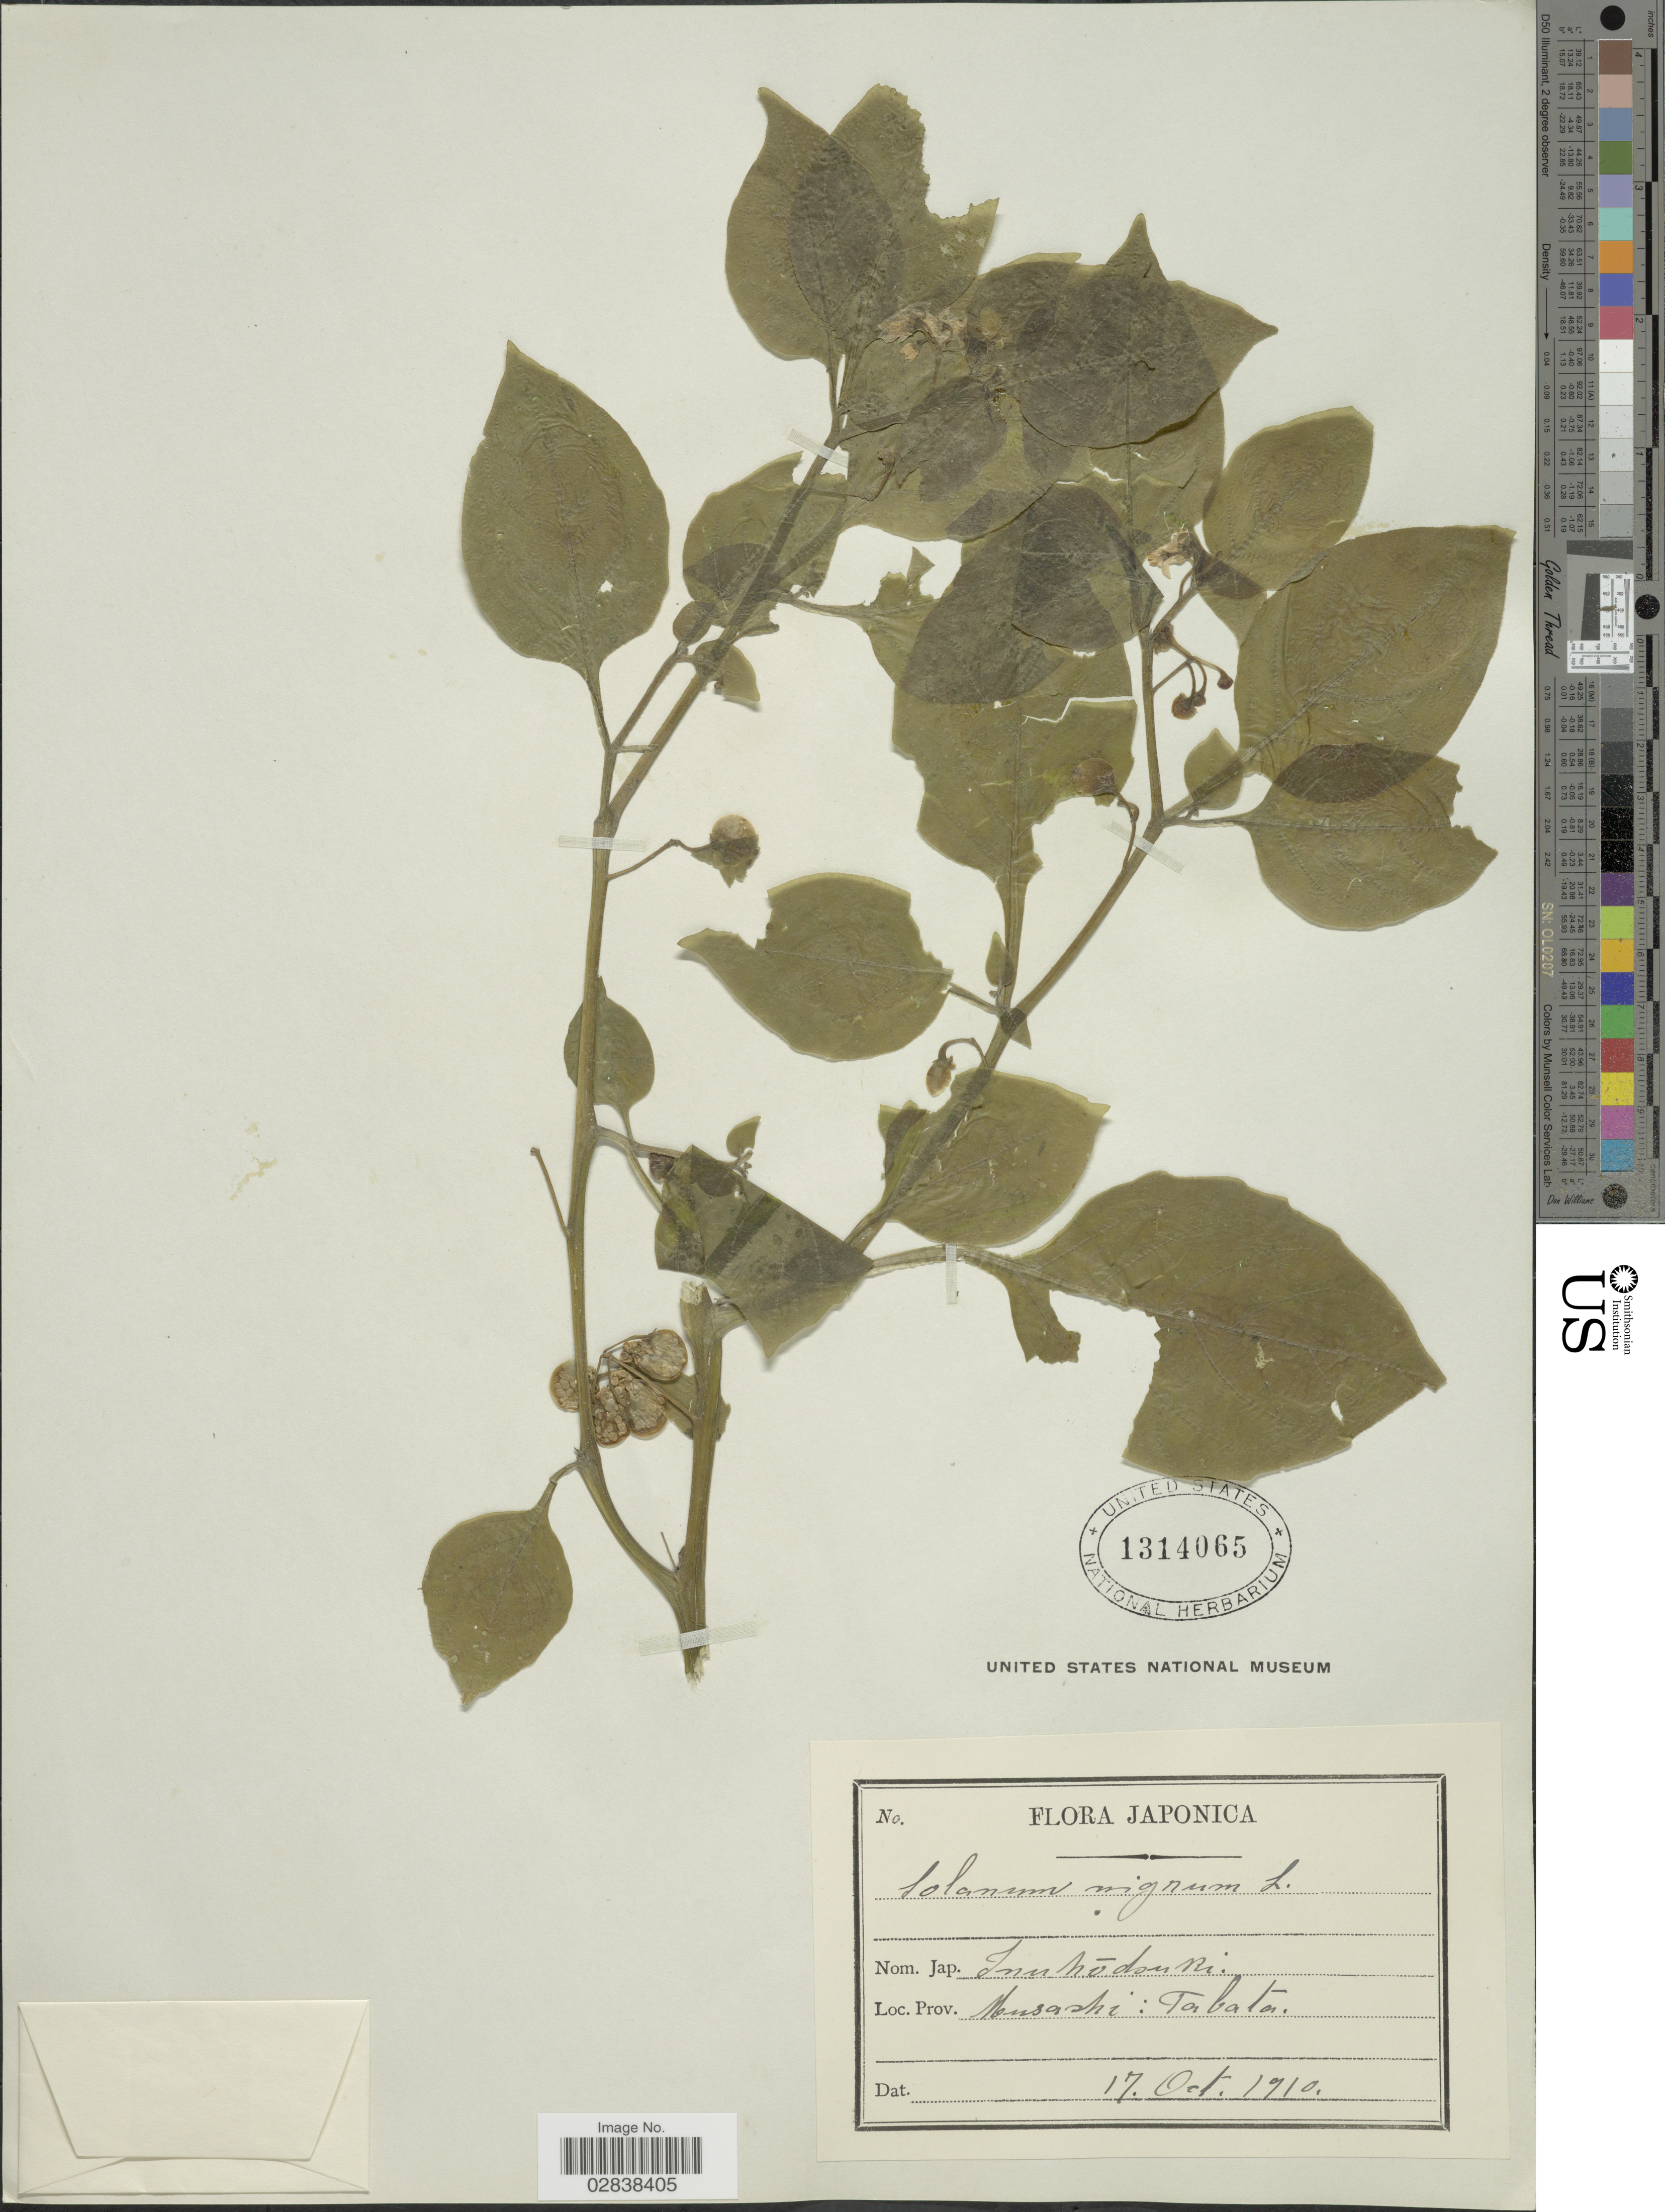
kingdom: Plantae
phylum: Tracheophyta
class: Magnoliopsida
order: Solanales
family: Solanaceae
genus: Solanum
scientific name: Solanum nigrum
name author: L.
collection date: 1910-10-17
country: Japan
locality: Japonica, Musashi, Tabata.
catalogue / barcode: US 1314065